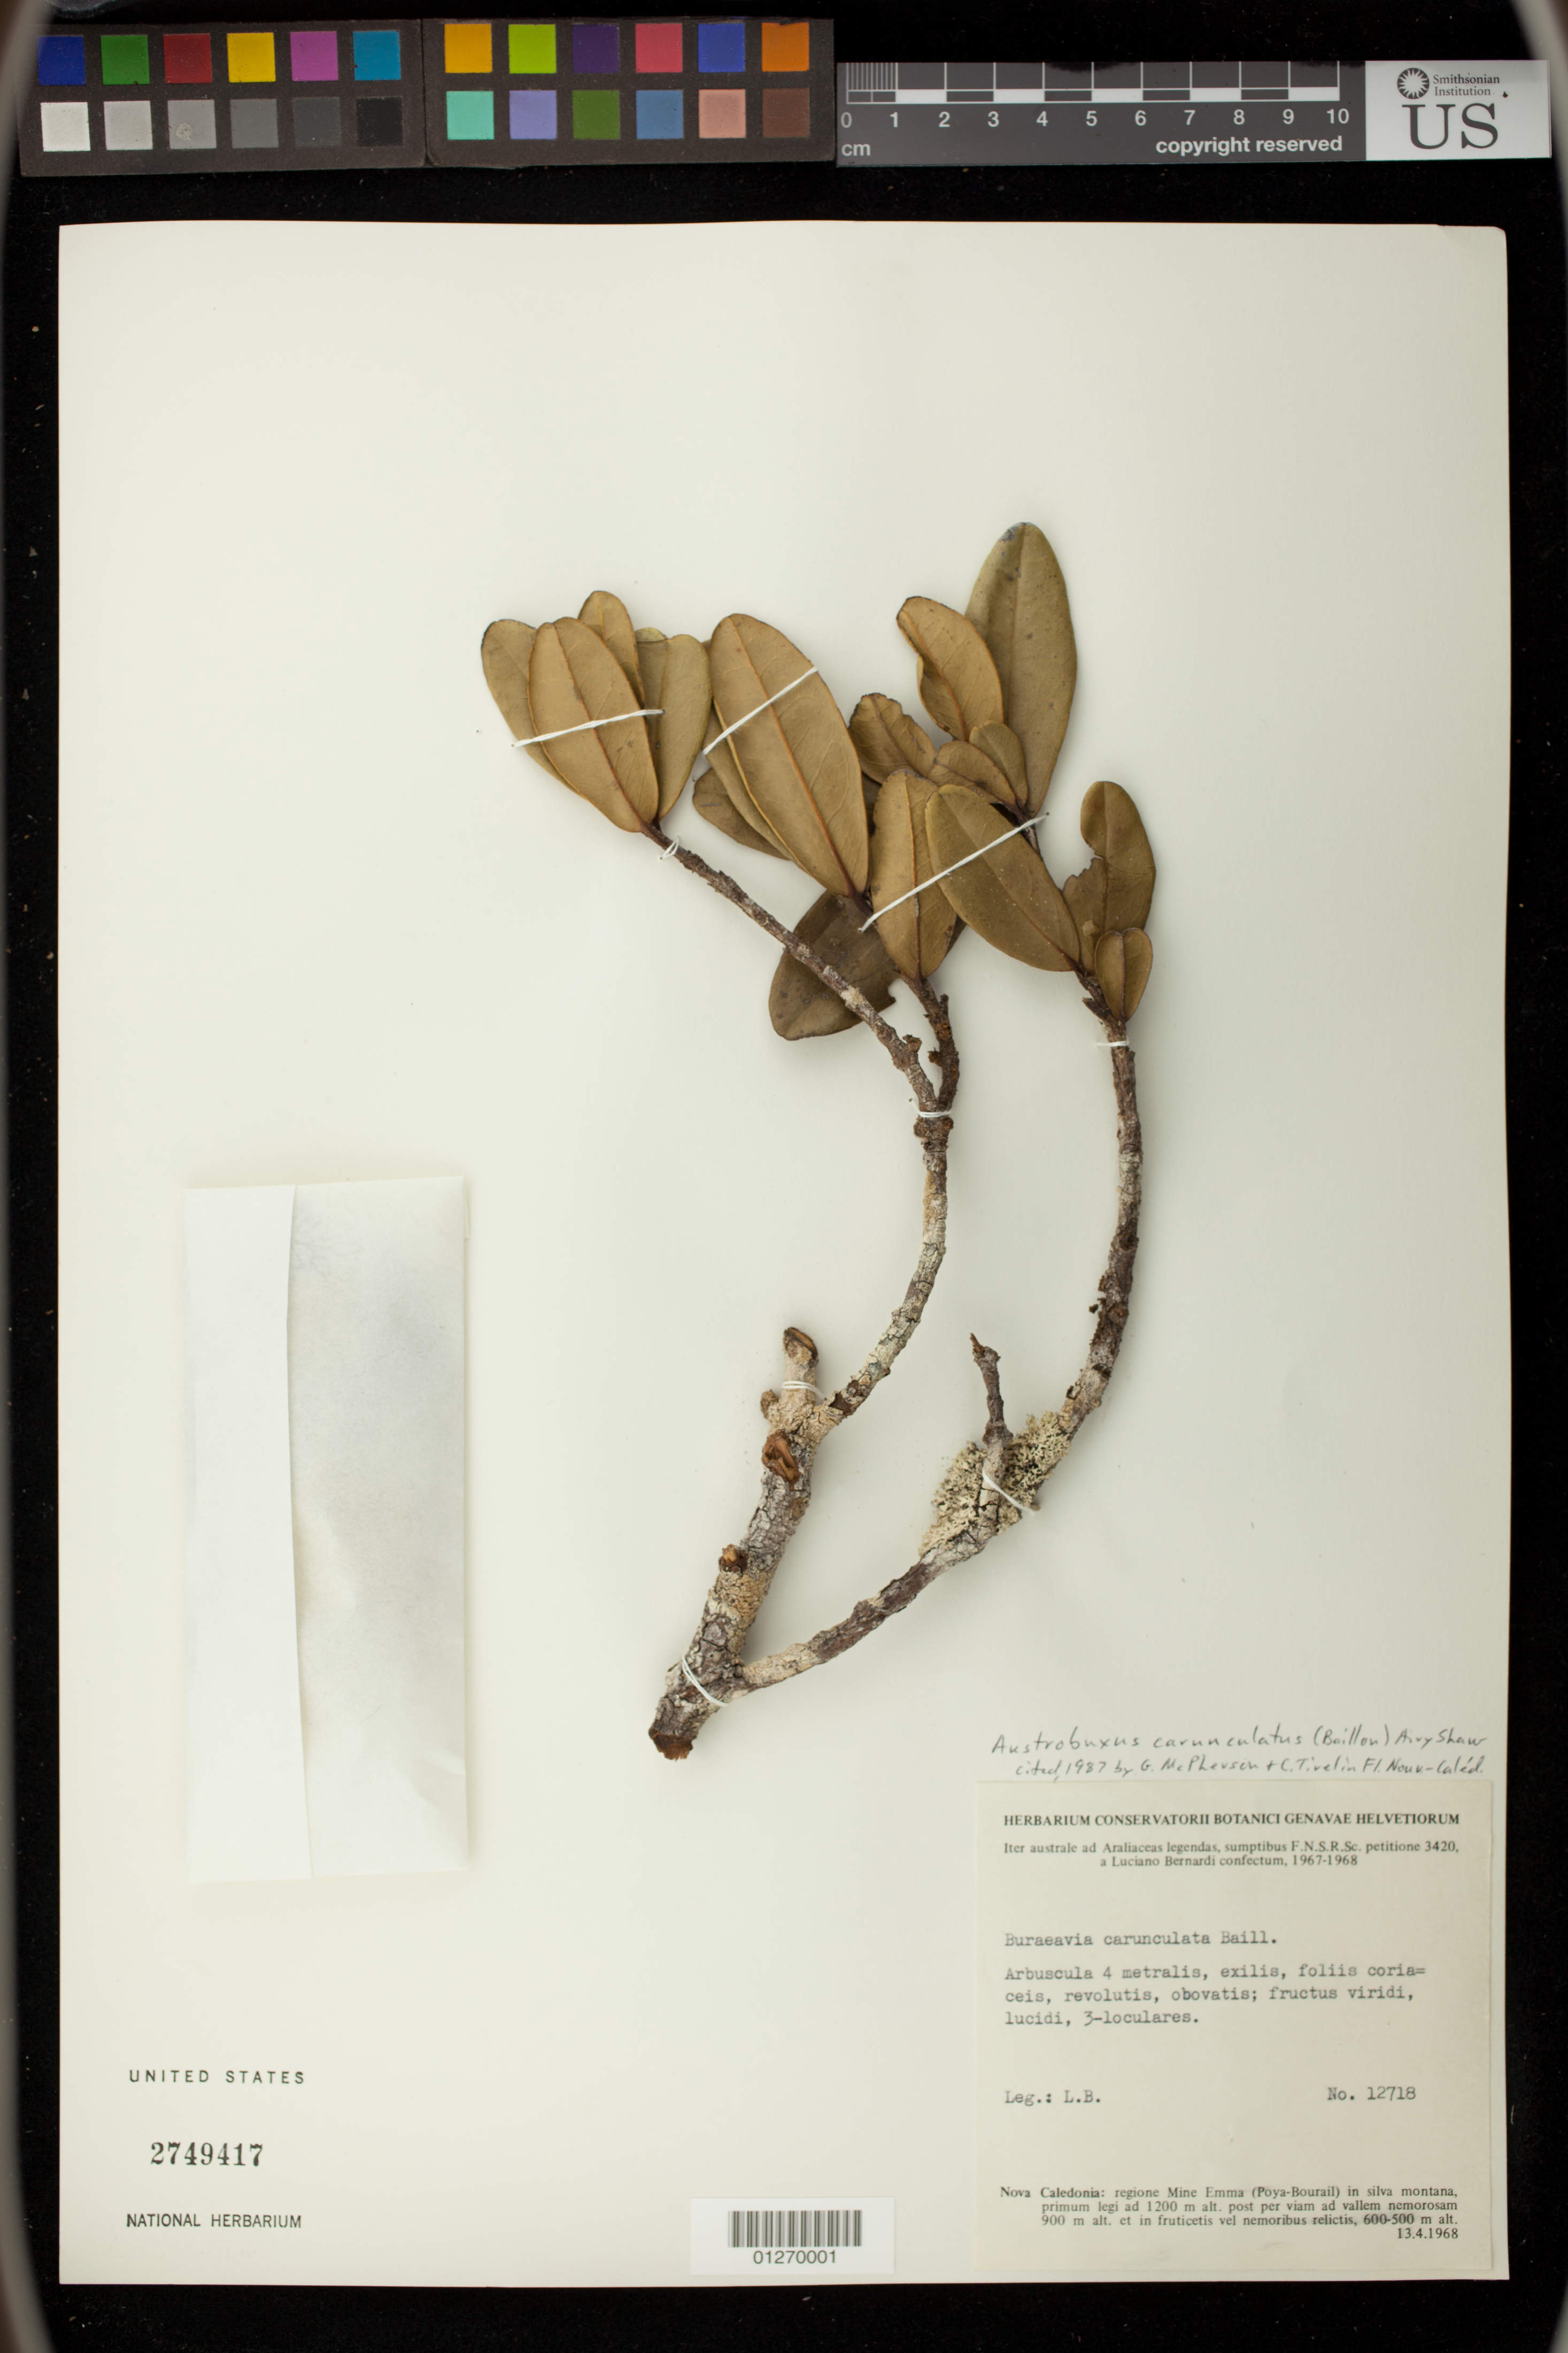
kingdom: Plantae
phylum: Tracheophyta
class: Magnoliopsida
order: Malpighiales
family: Picrodendraceae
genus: Austrobuxus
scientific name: Austrobuxus carunculatus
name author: (Baill.) Airy Shaw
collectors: L. Bernardi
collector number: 12718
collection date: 1968-04-13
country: New Caledonia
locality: regione Mine Emma (Poya-Bourail) in silva montana.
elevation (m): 500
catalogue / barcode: US 2749417